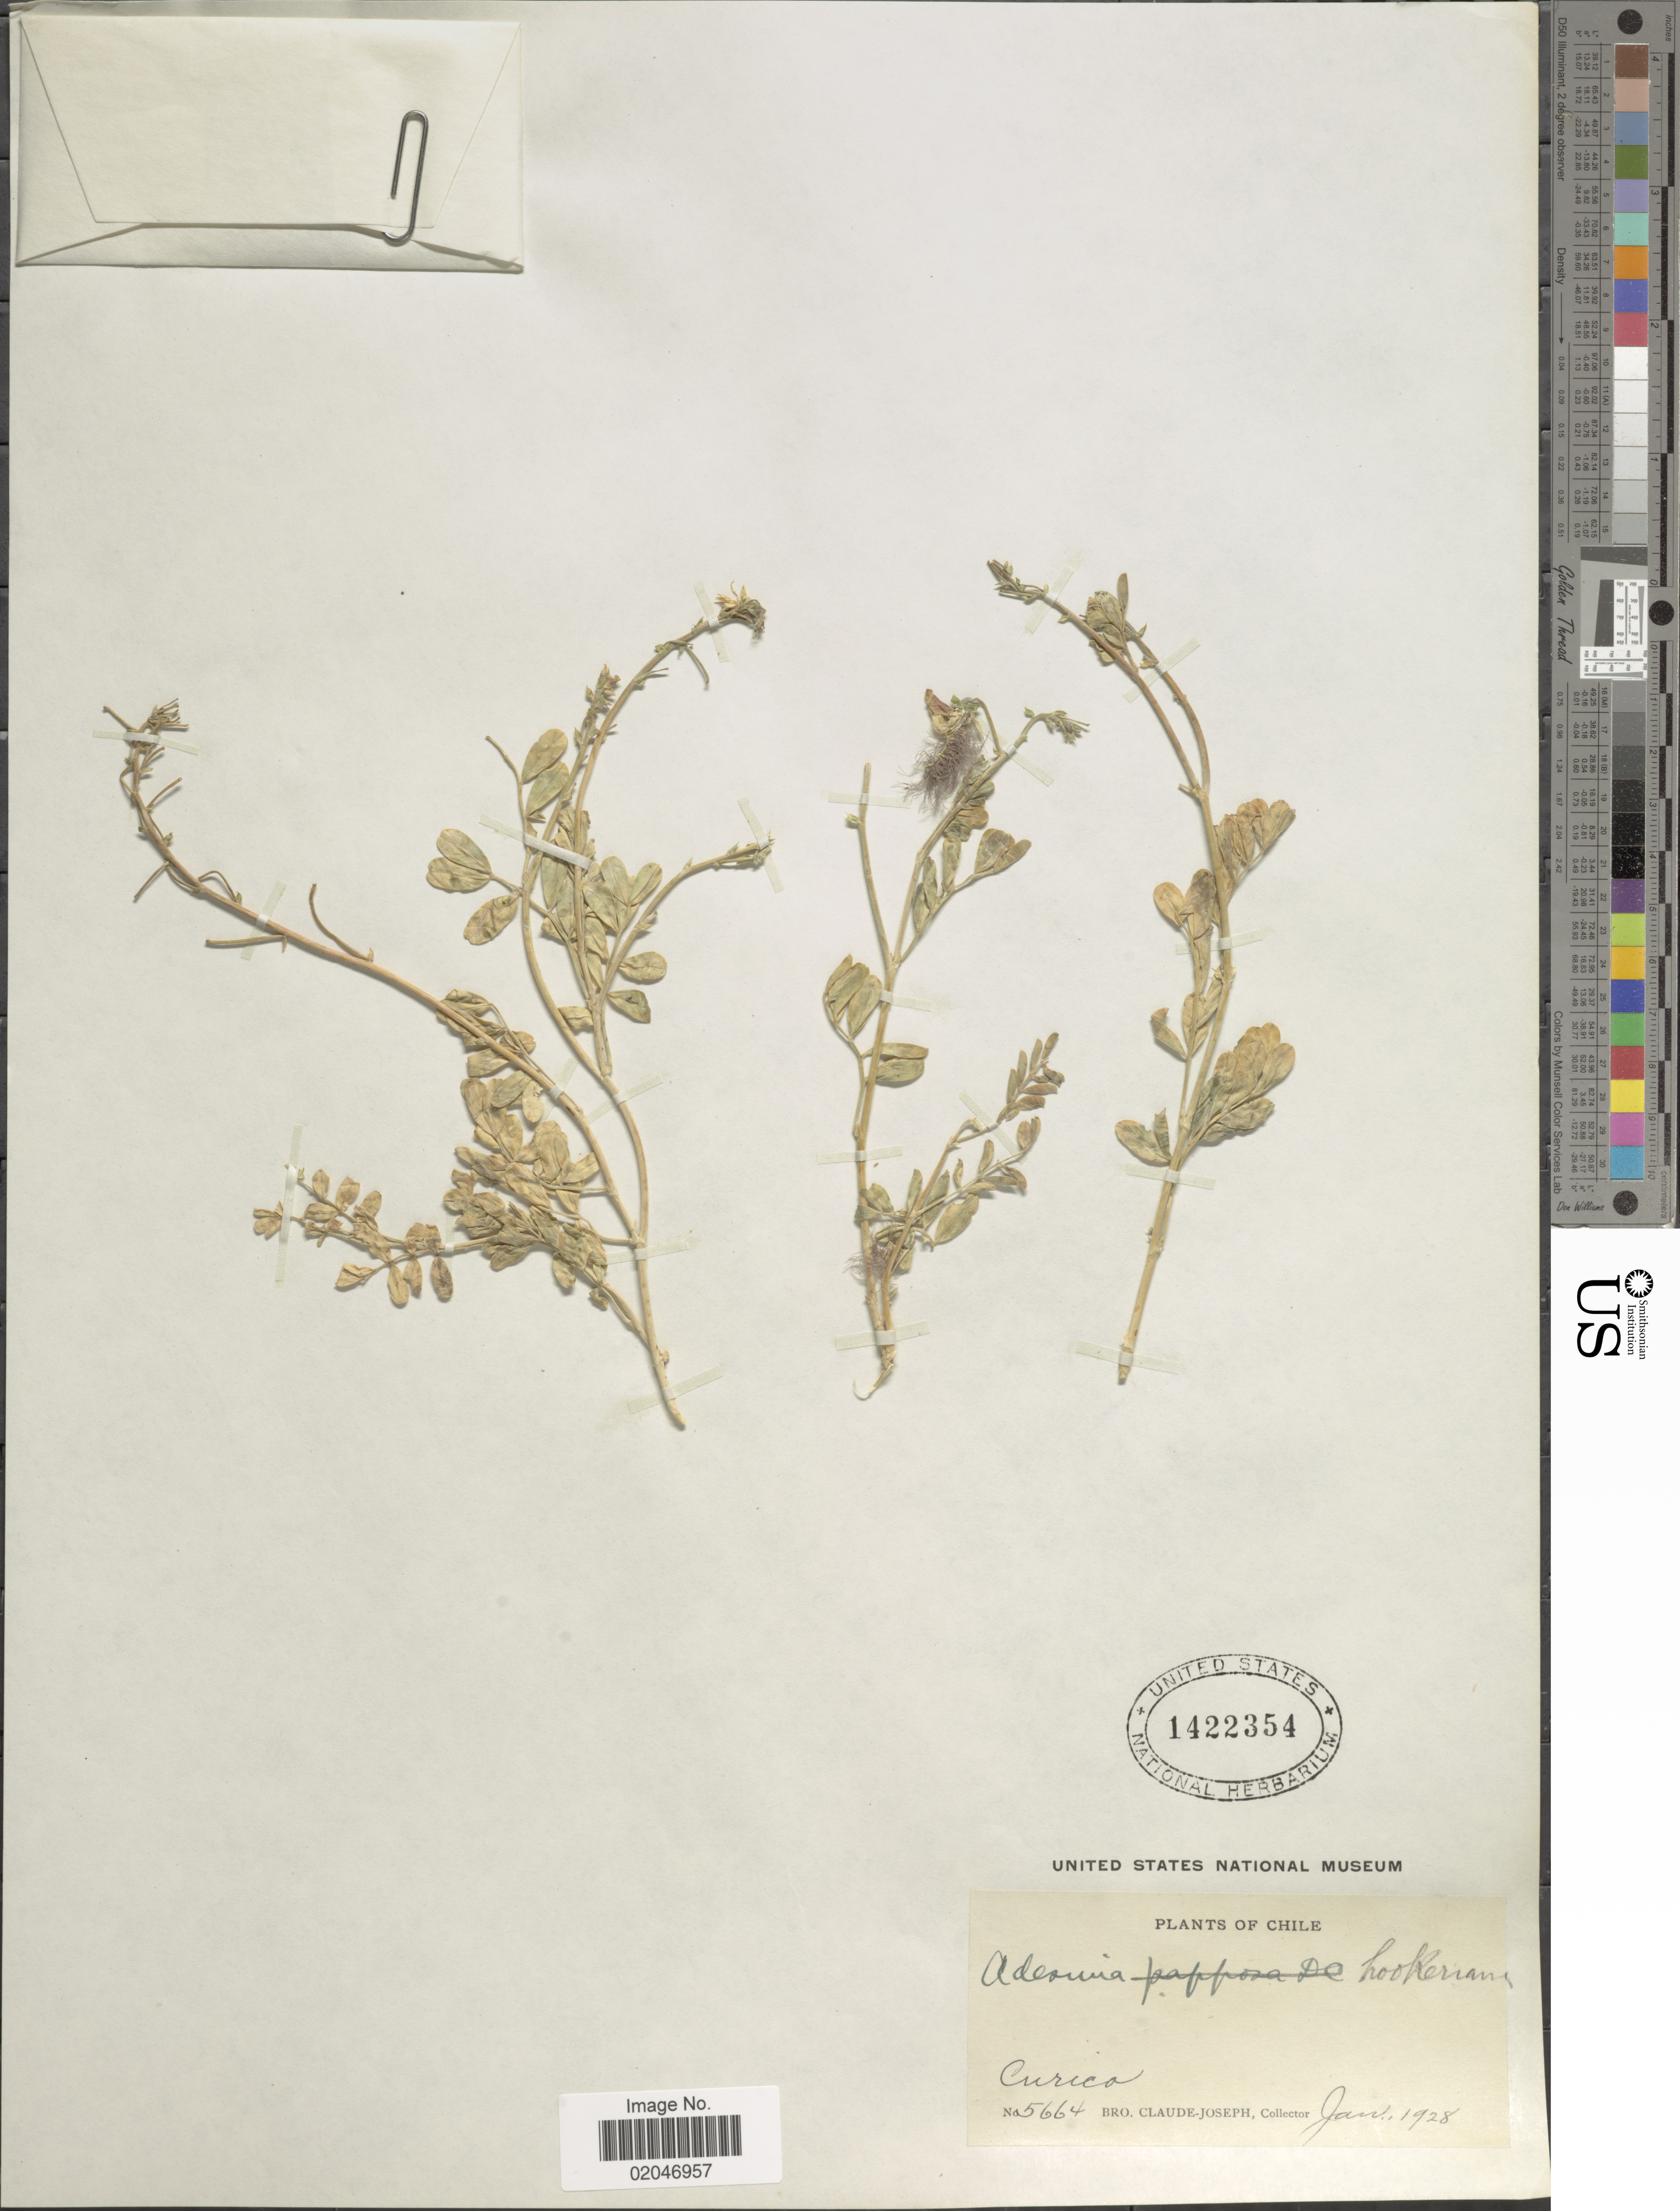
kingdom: Plantae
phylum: Tracheophyta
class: Magnoliopsida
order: Fabales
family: Fabaceae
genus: Adesmia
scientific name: Adesmia hookeriana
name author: Gillies ex Hook.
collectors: Bro. Claude-Joseph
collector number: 5664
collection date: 1928-01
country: Chile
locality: Curico.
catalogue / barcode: US 1422354